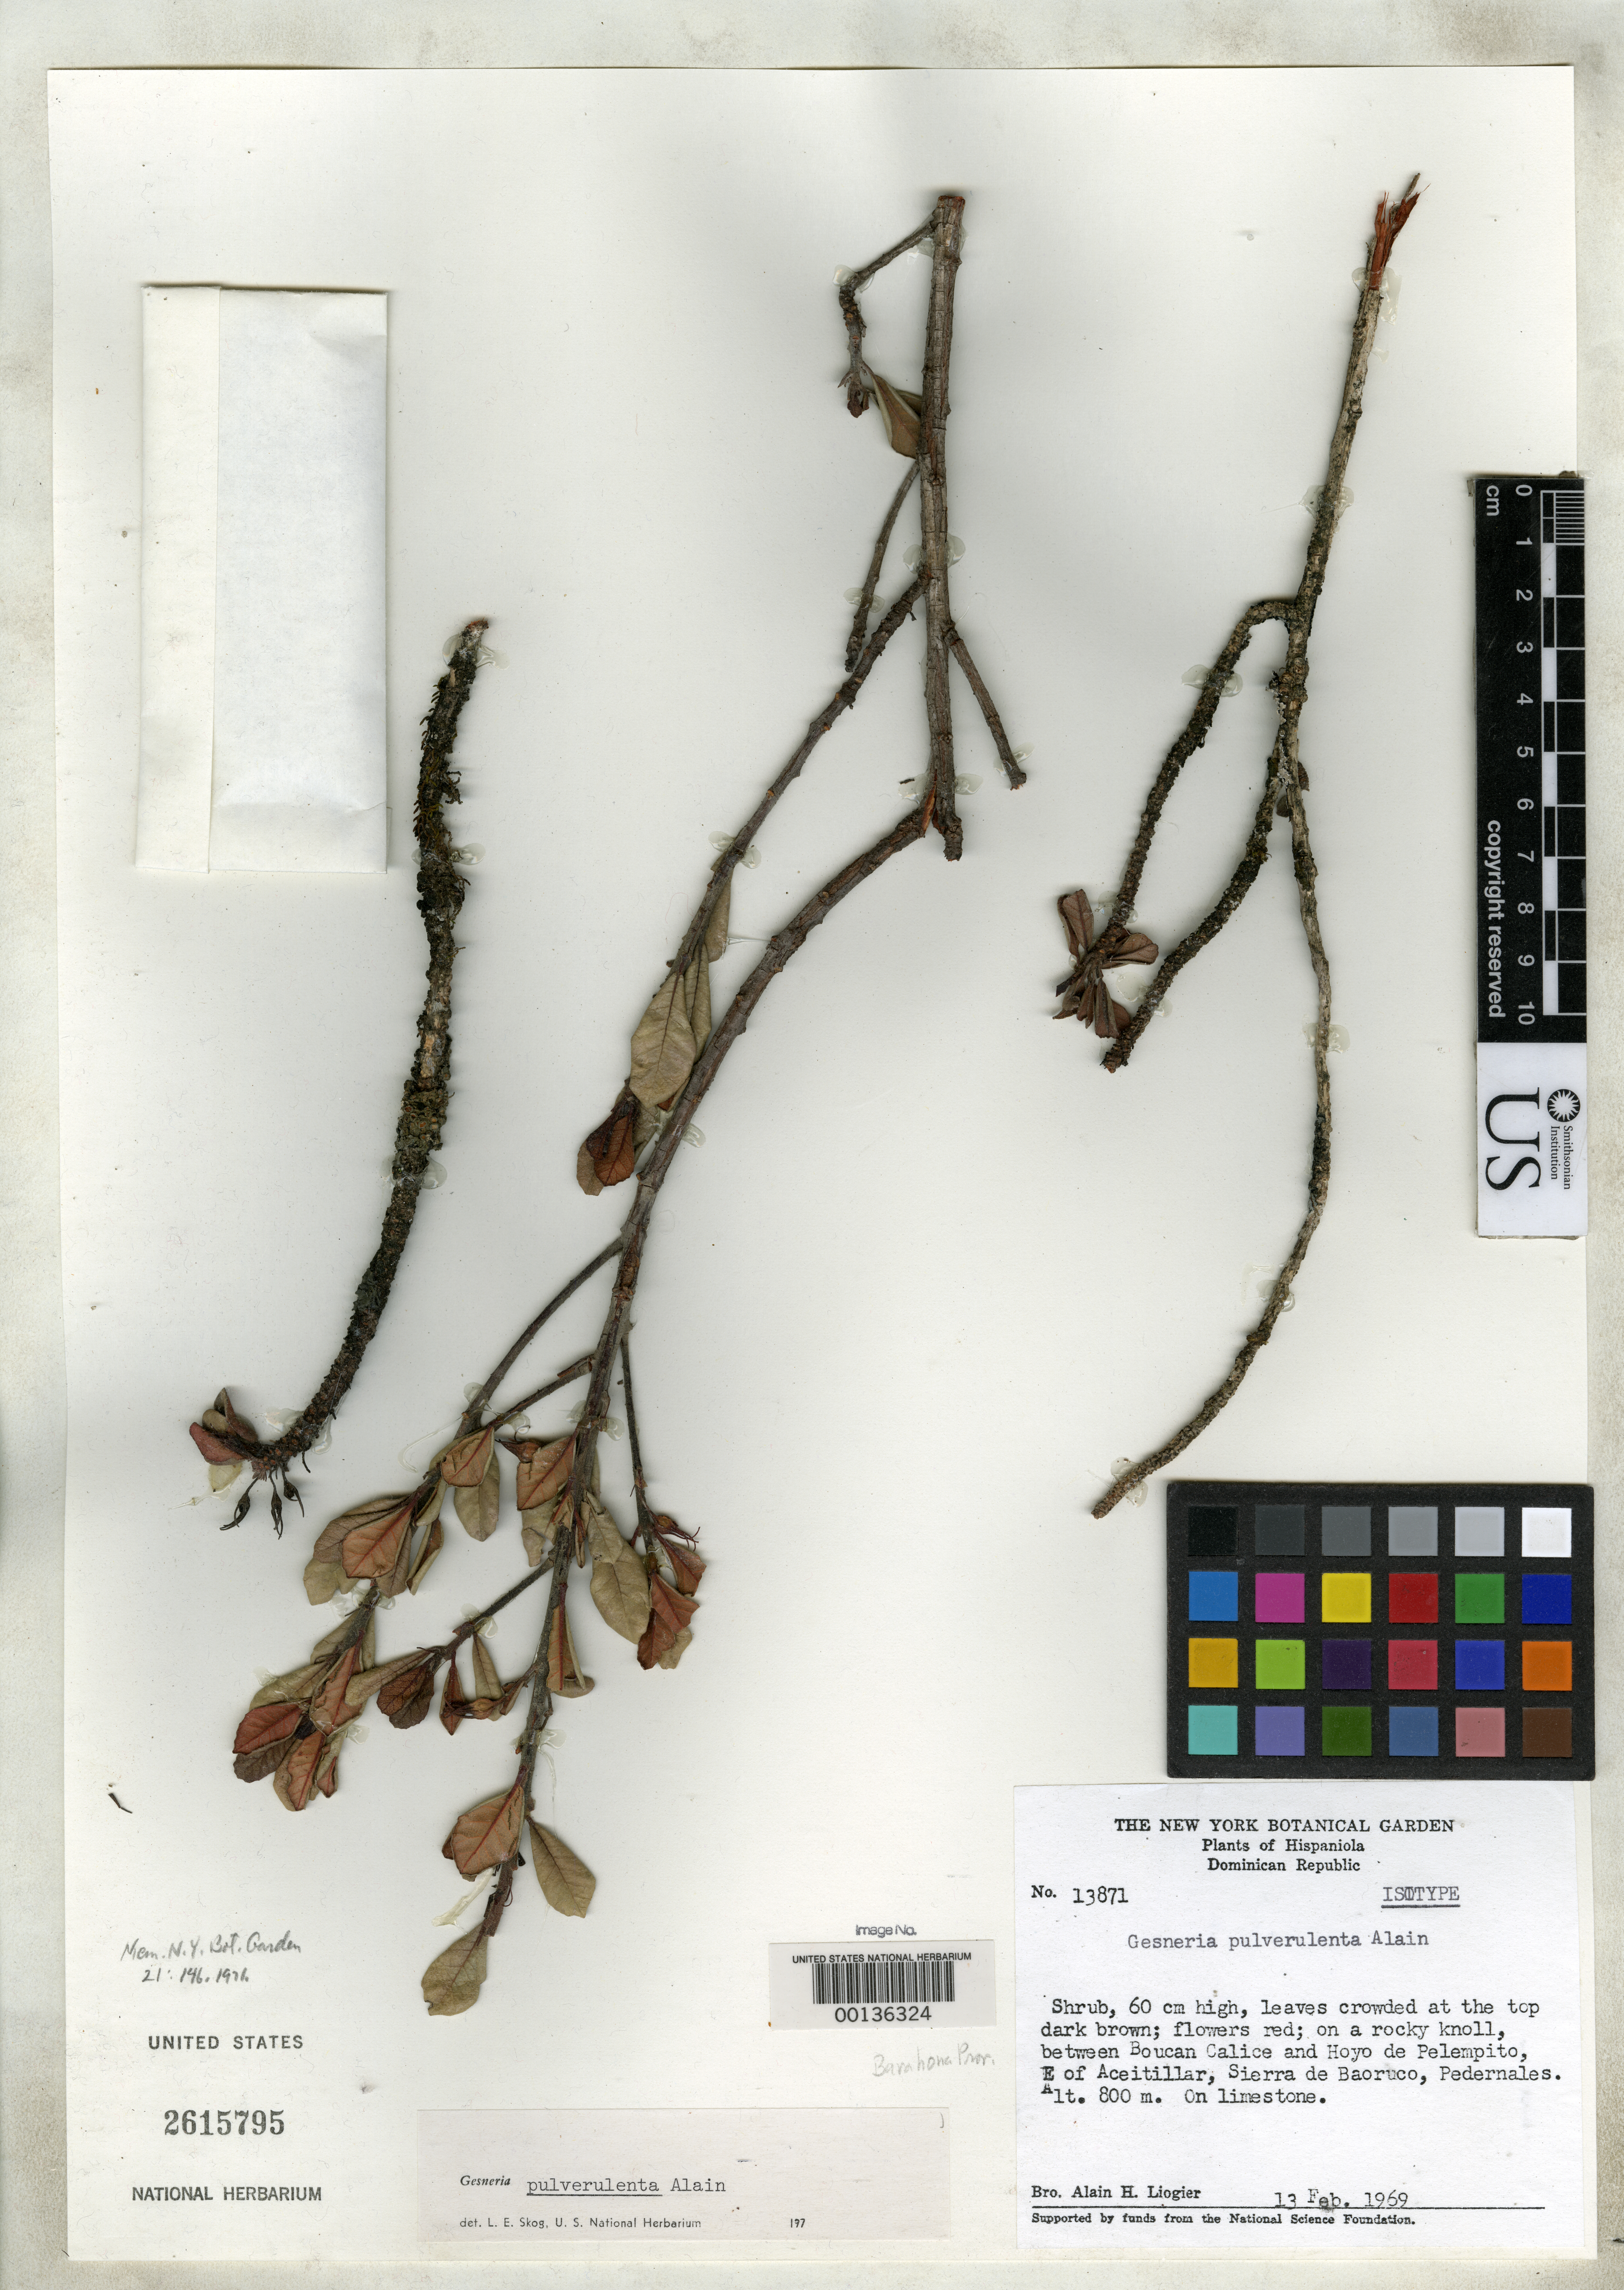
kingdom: Plantae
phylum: Tracheophyta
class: Magnoliopsida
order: Lamiales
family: Gesneriaceae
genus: Gesneria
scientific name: Gesneria pulverulenta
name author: Alain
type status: Isotype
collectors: A. H. Liogier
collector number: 13871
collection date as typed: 13 Feb 1969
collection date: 1969-02-13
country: Dominican Republic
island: Hispaniola Island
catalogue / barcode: US 2615795